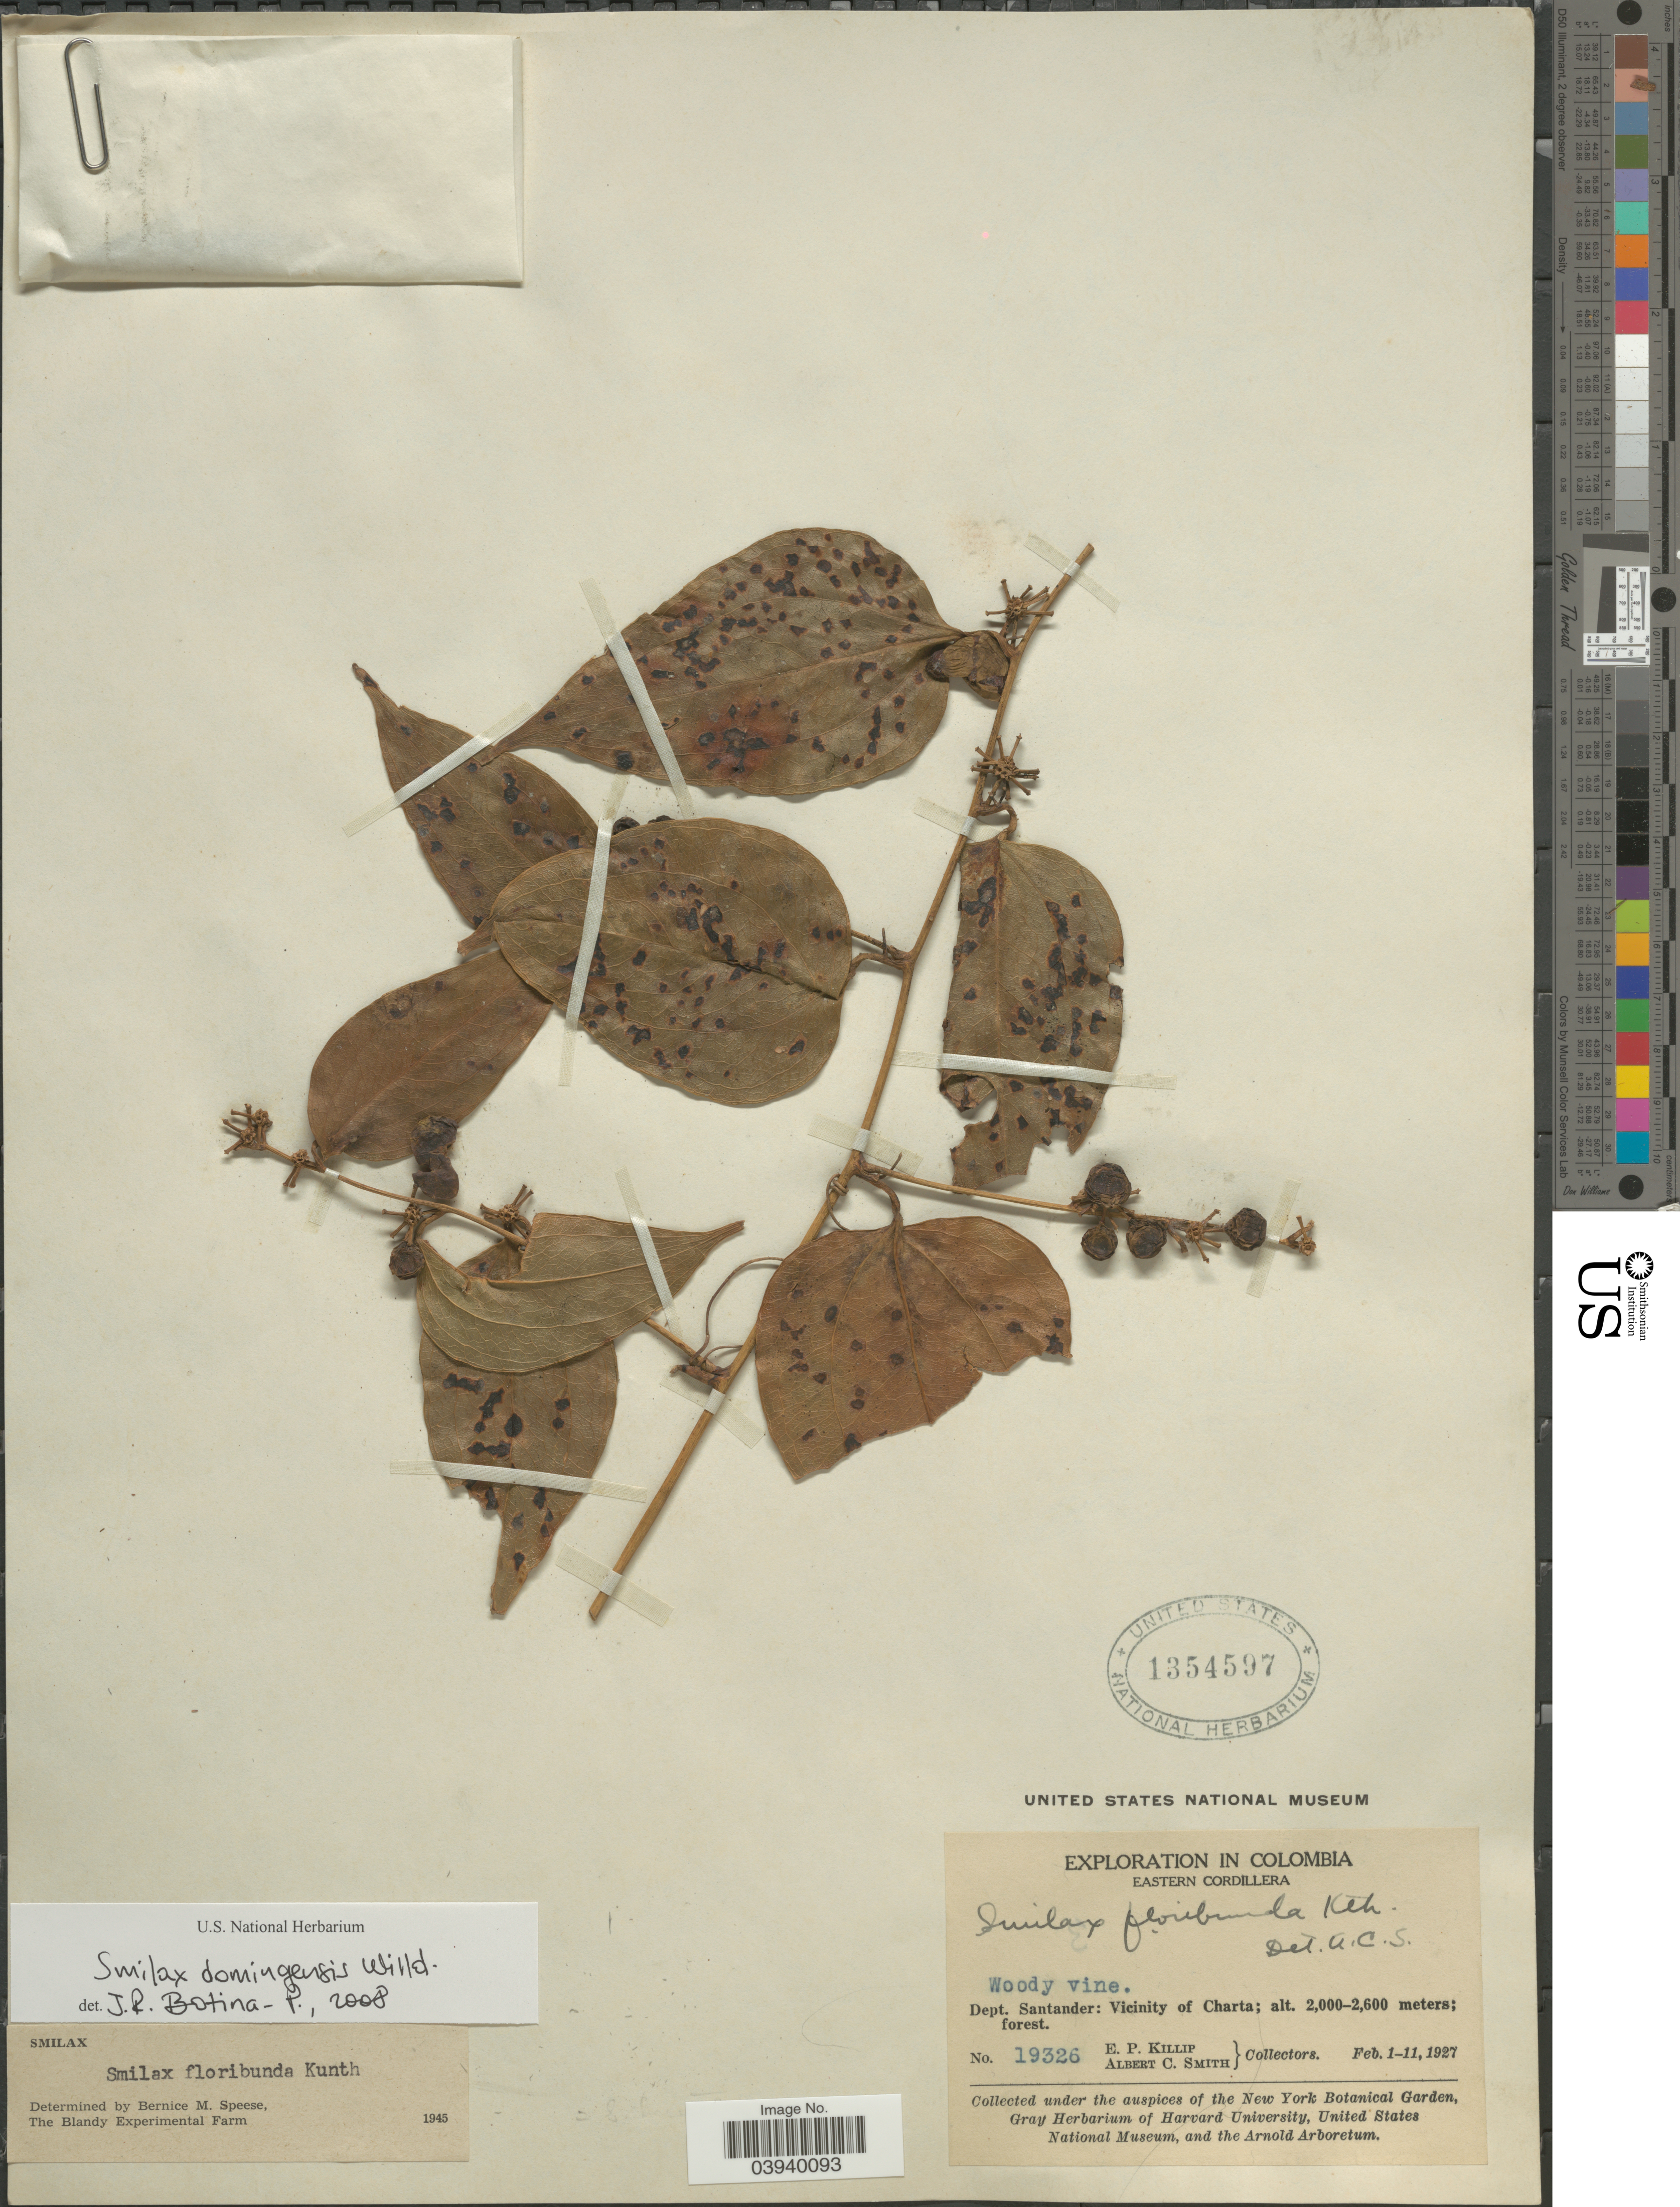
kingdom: Plantae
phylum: Tracheophyta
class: Liliopsida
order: Liliales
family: Smilacaceae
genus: Smilax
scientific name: Smilax domingensis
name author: Willd.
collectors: E. P. Killip & A. C. Smith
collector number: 19326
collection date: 1927-02-01/1927-02-11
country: Colombia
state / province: Santander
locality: Eastern Cordillera. Dept. Santander: Vicinity of Charta.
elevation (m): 2000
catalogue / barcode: US 1354597